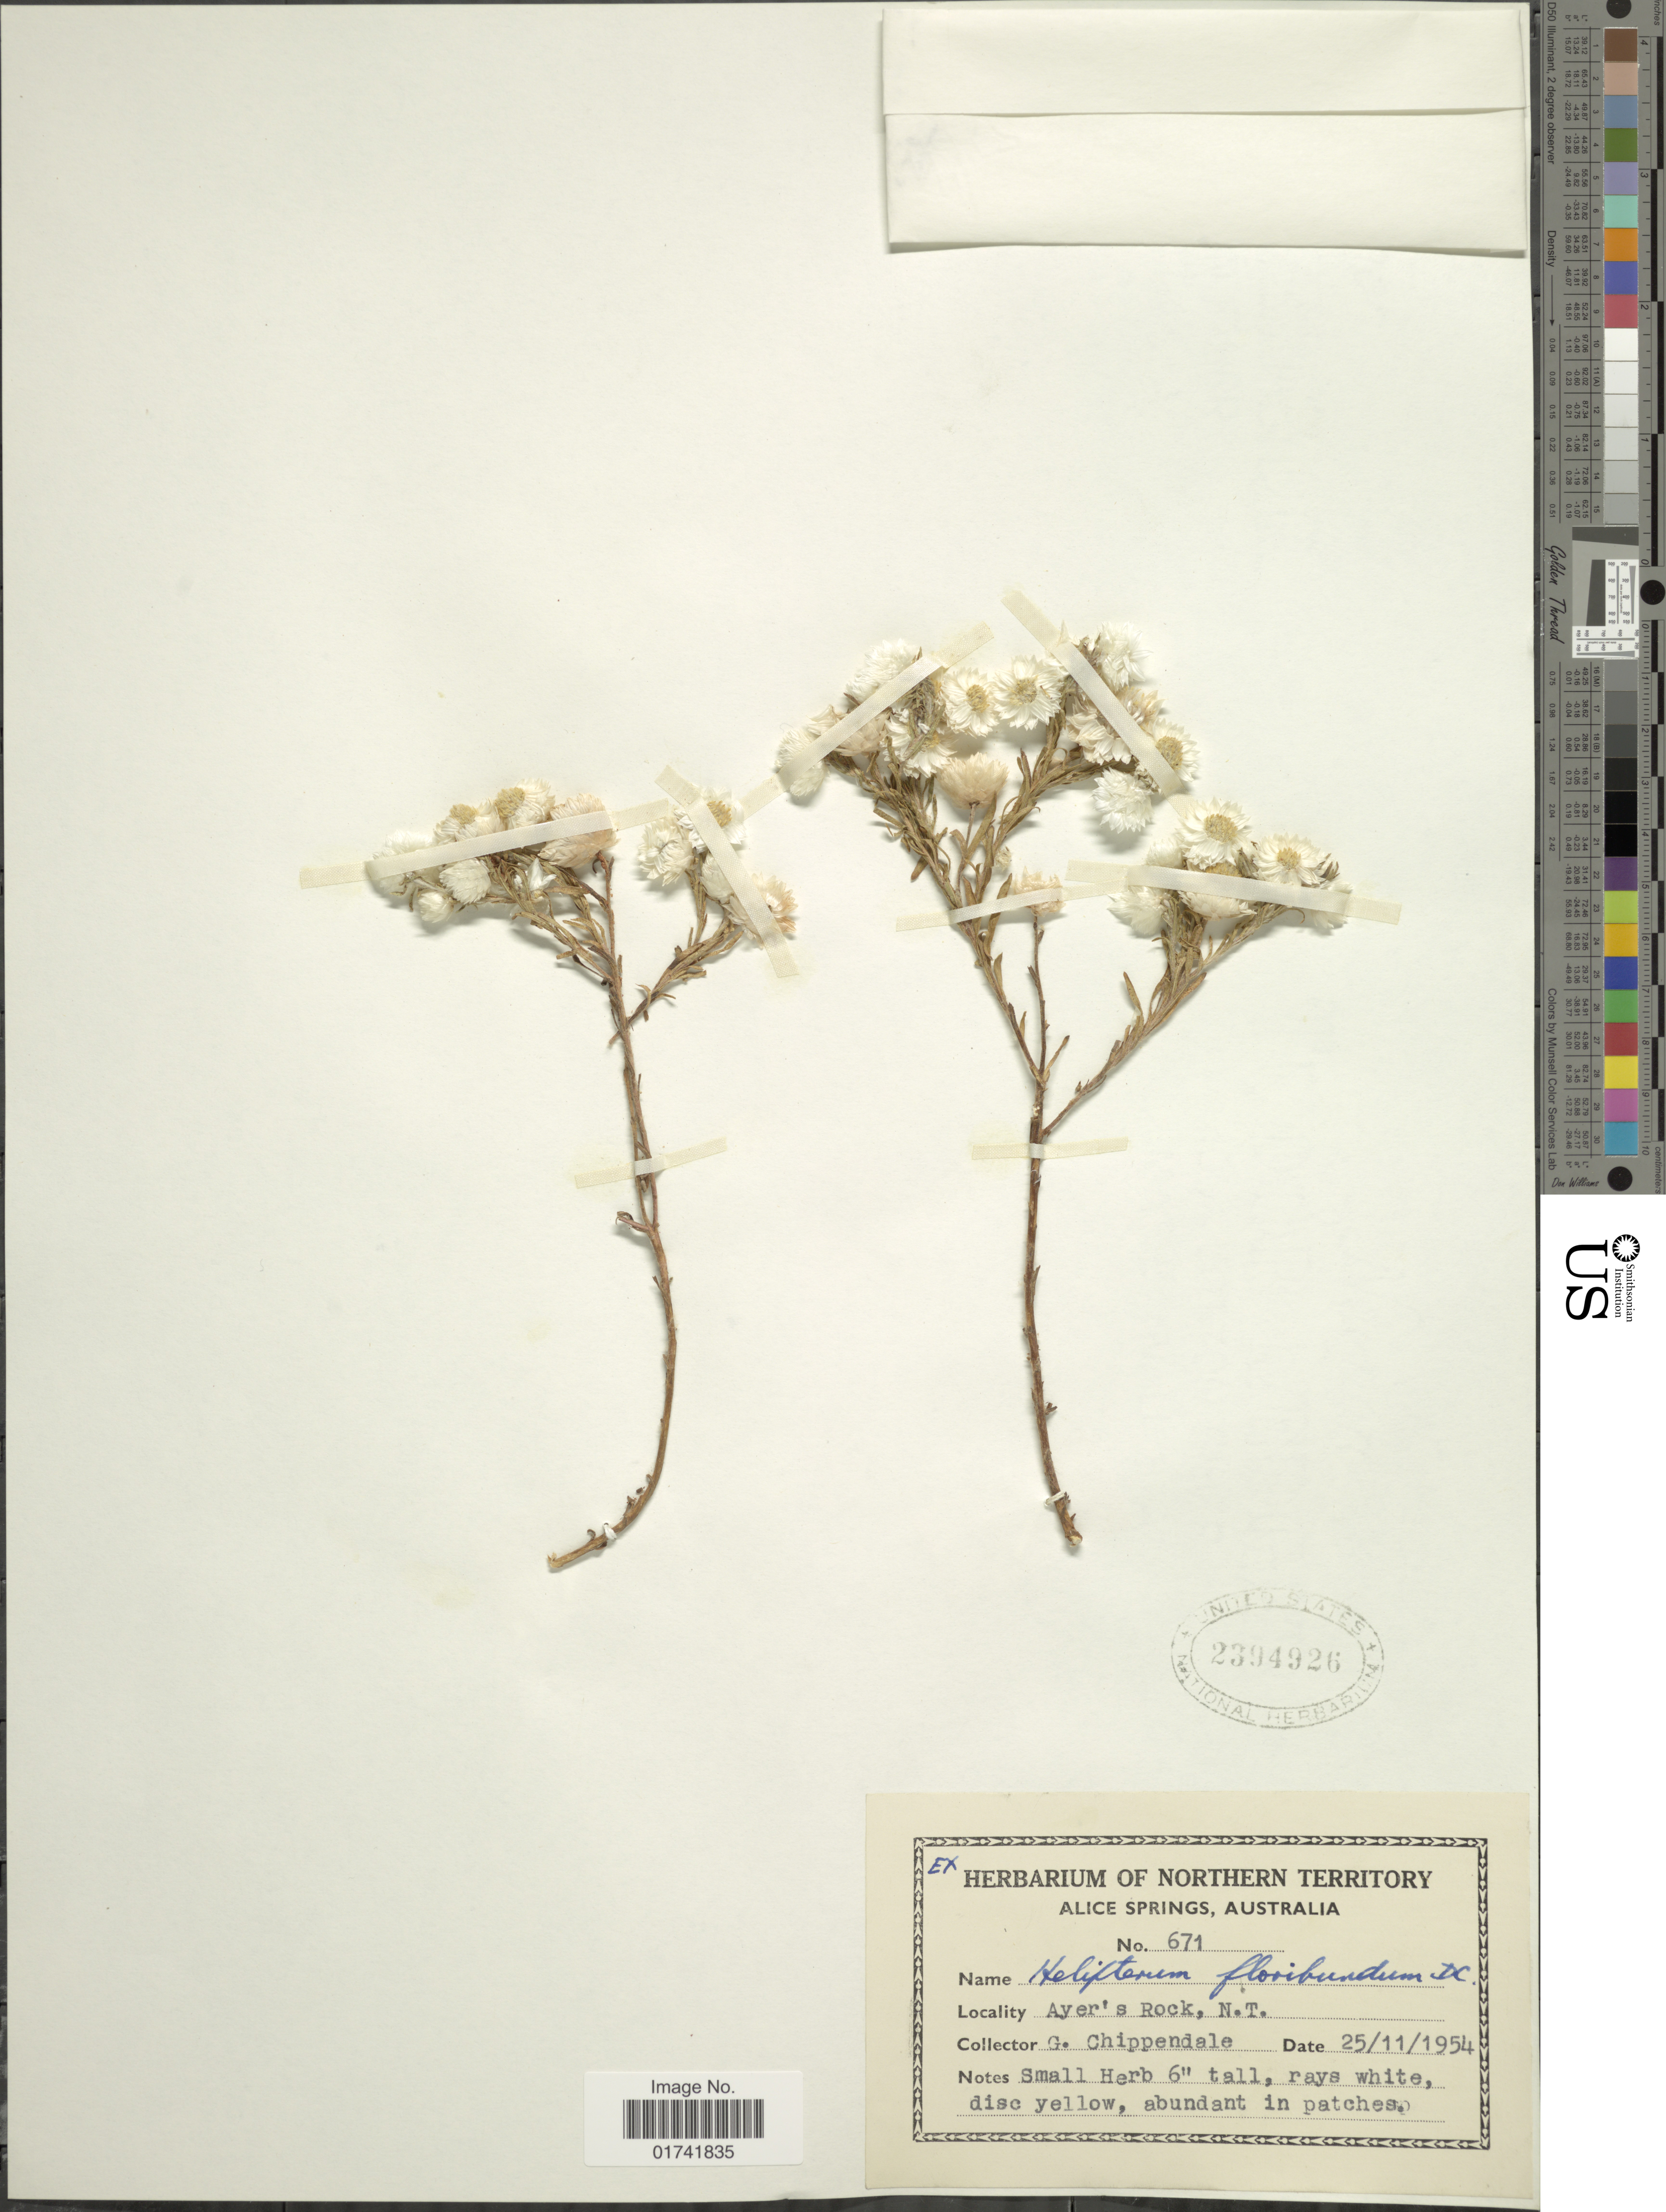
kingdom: Plantae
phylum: Tracheophyta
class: Magnoliopsida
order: Asterales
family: Asteraceae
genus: Rhodanthe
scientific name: Rhodanthe floribunda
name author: (A. Cunn. ex DC.) Paul G. Wilson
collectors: G. Chippendale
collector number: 671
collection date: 1954-11-25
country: Australia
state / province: Northern Territory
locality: Ayer's Rock, N.T.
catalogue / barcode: US 2394926